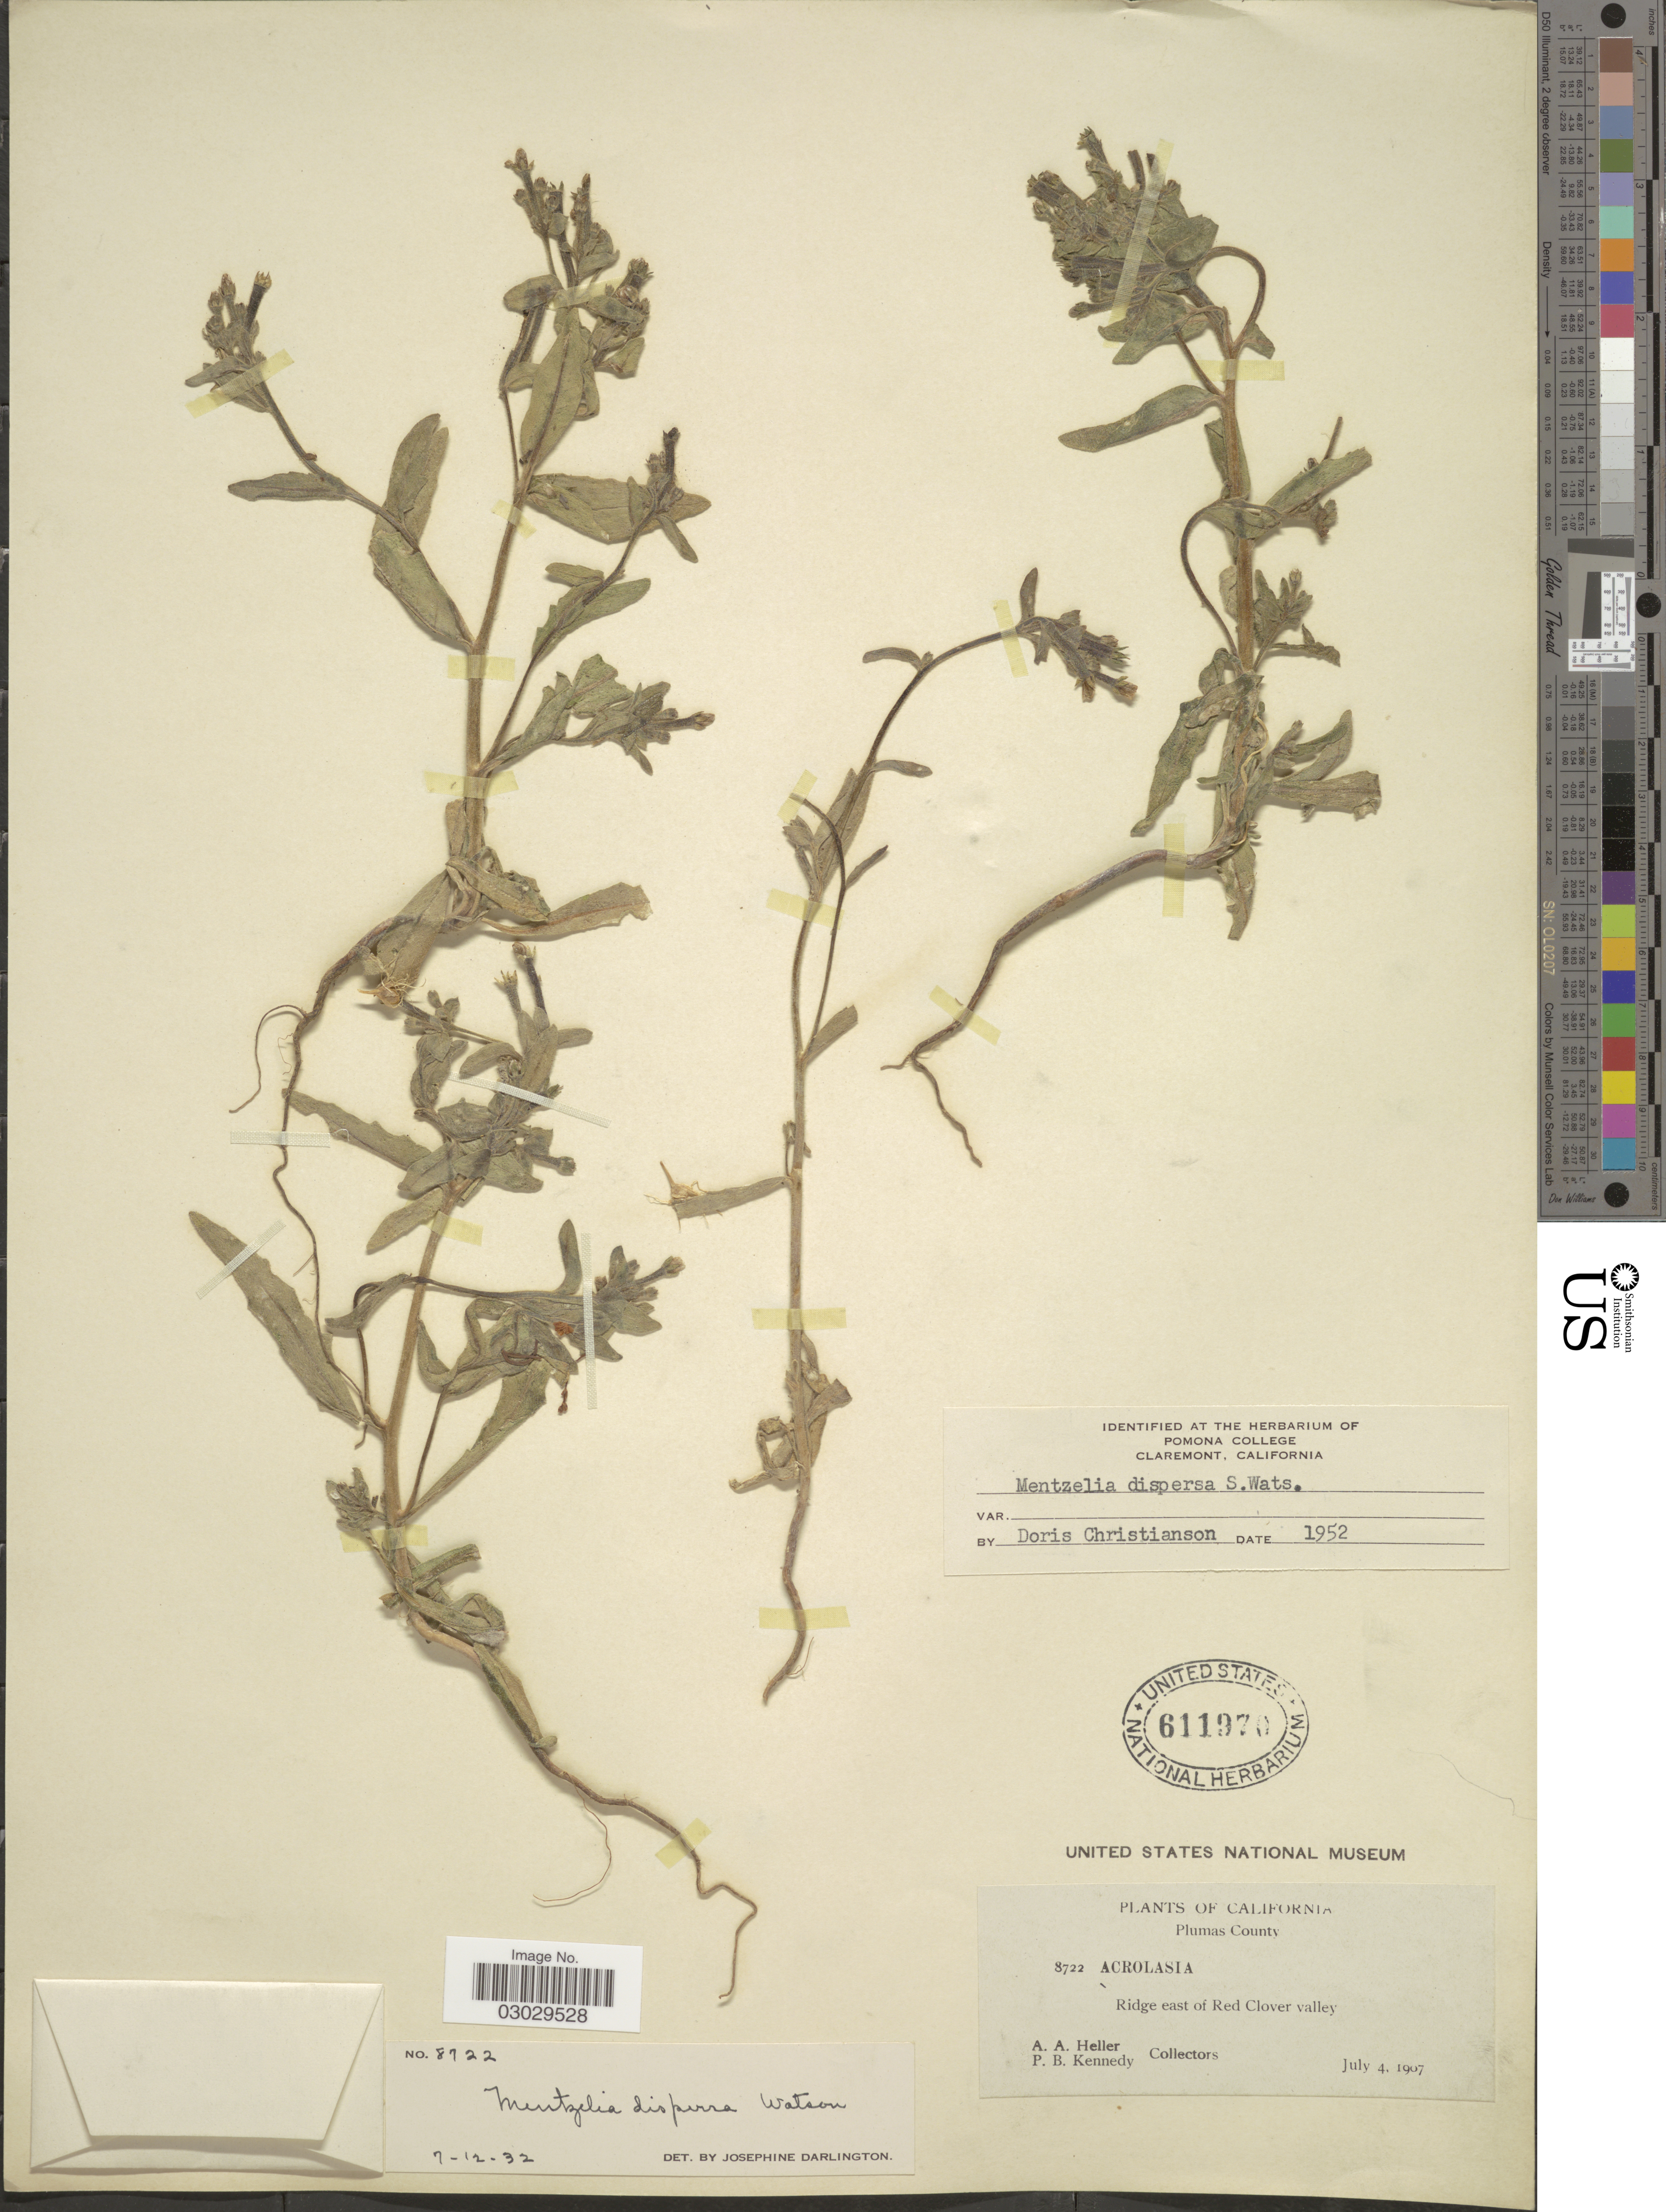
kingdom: Plantae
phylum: Tracheophyta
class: Magnoliopsida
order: Cornales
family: Loasaceae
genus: Mentzelia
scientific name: Mentzelia dispersa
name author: S. Watson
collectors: A. A. Heller & P. B. Kennedy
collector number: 8722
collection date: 1907-07-04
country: United States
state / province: California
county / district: Plumas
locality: Plumas County. Ridge east of Red Clover valley.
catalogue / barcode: US 611970